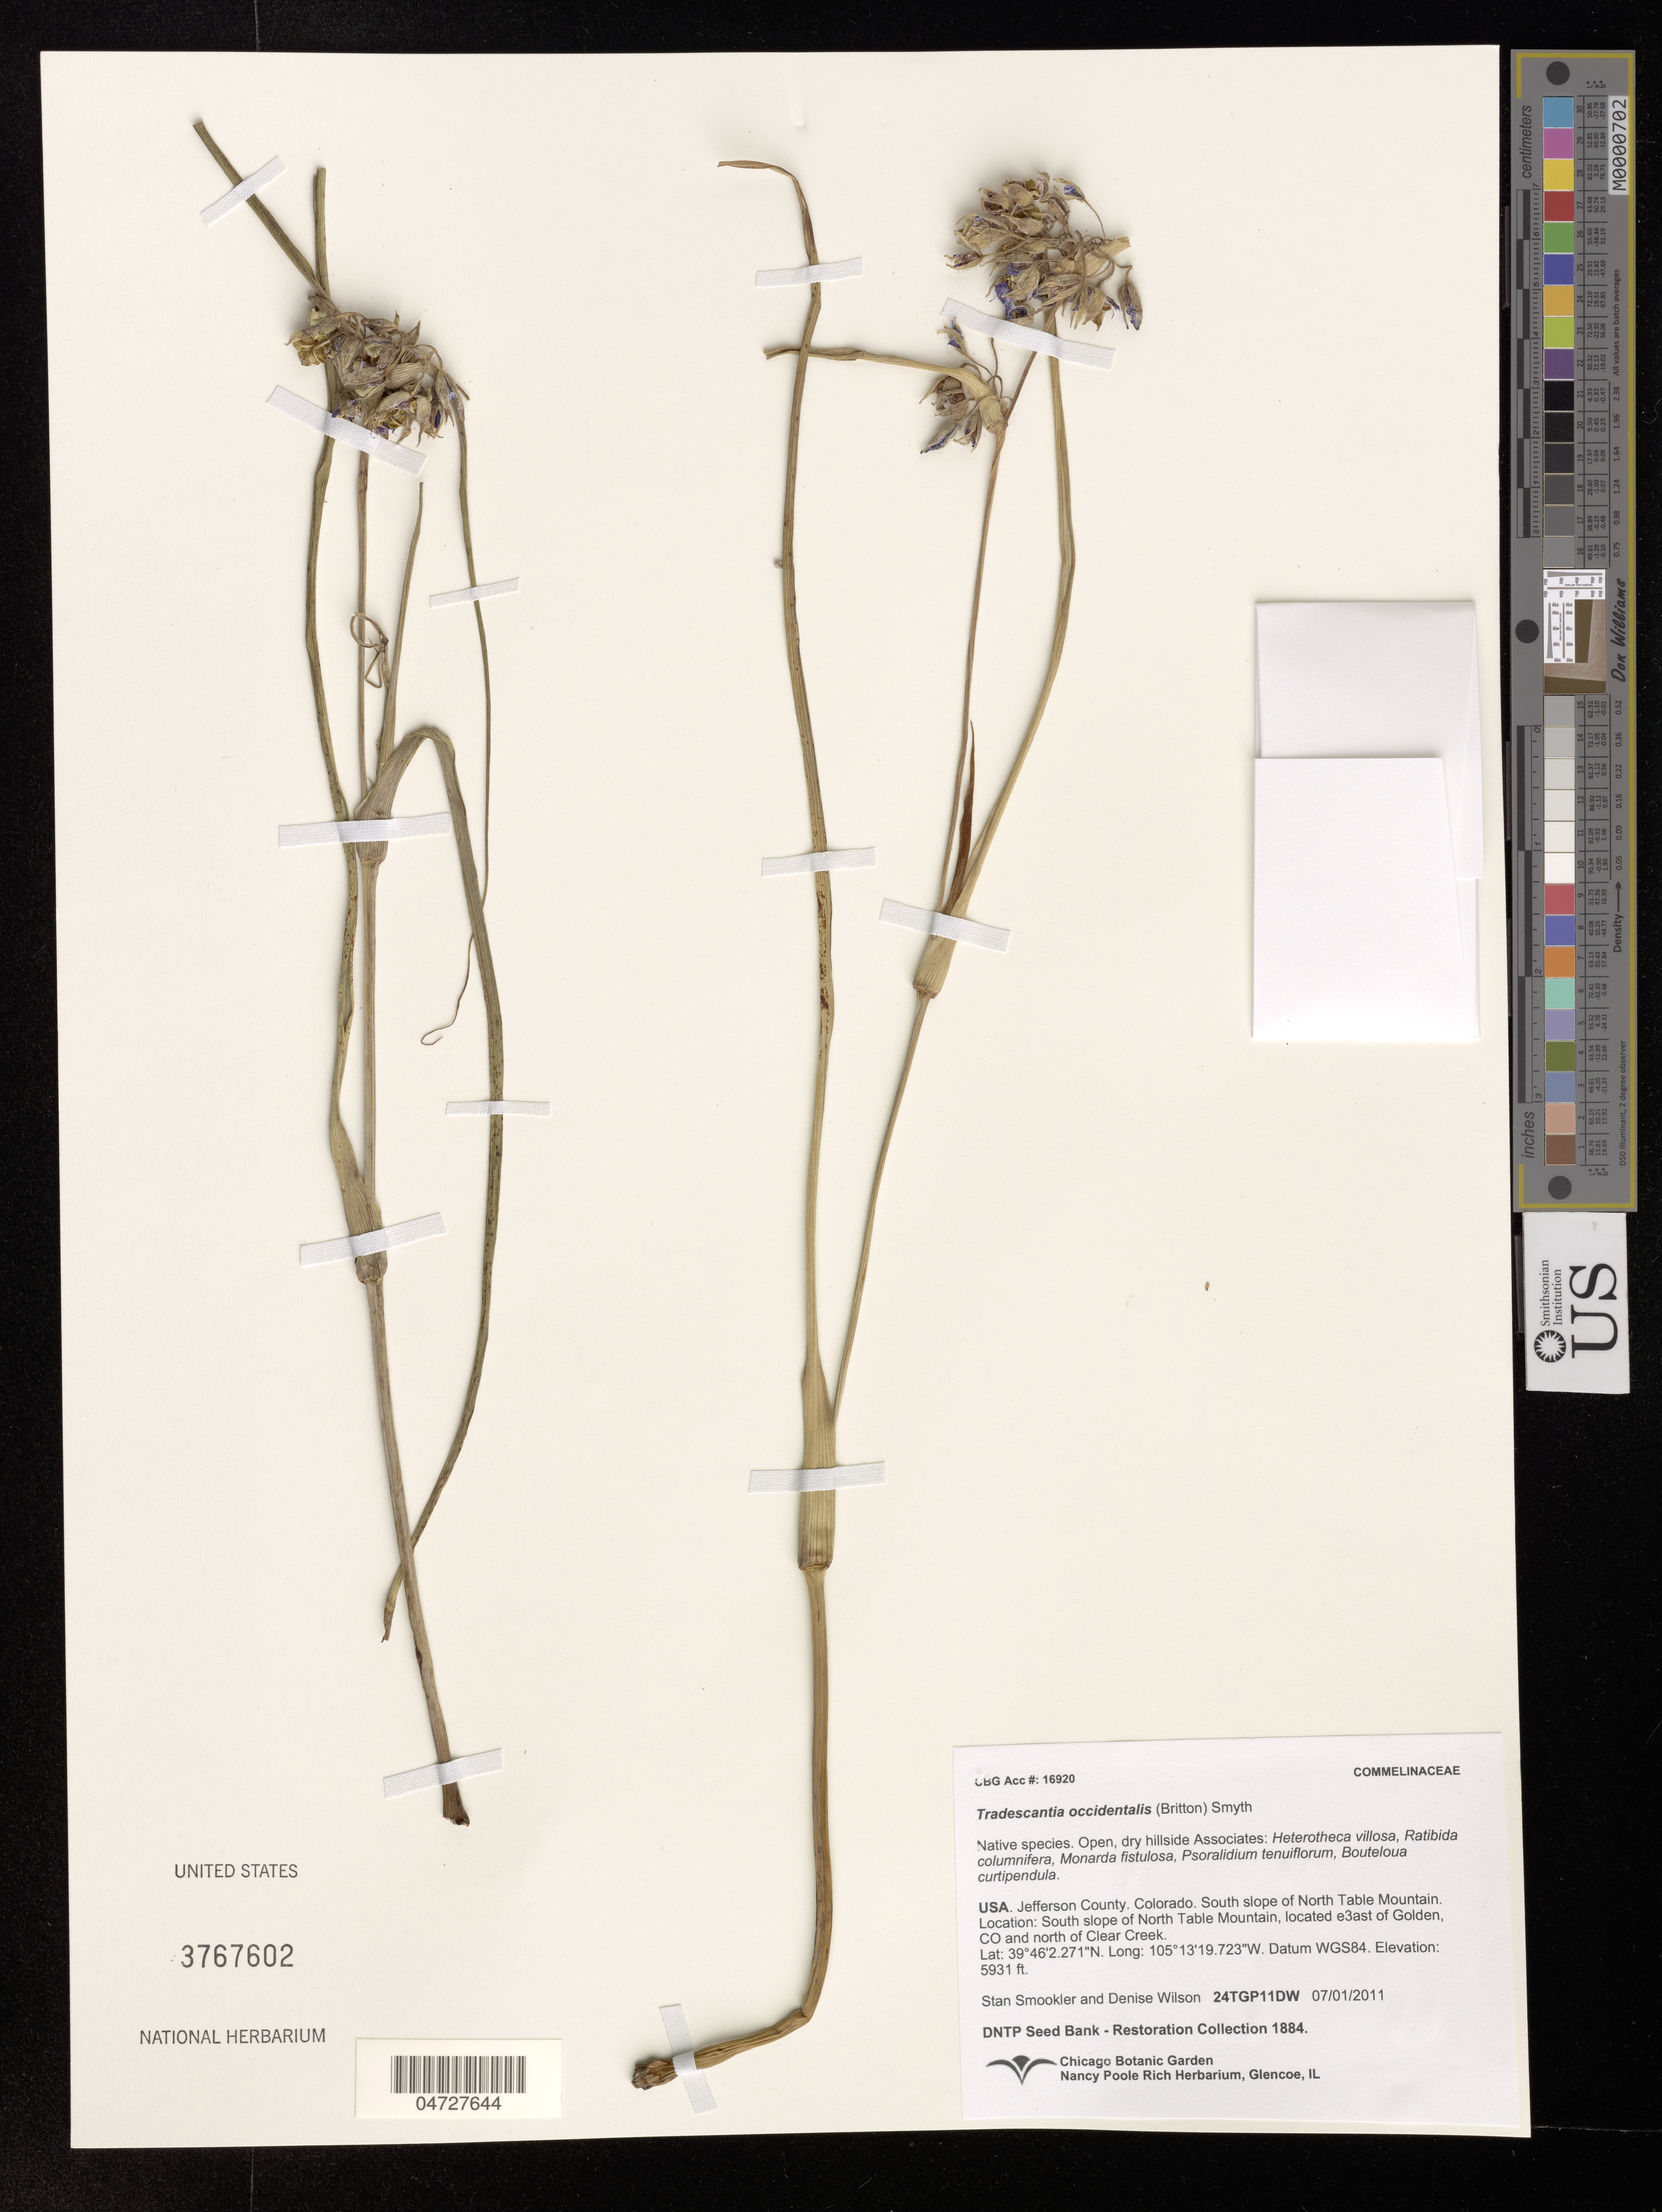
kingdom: Plantae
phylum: Tracheophyta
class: Liliopsida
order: Commelinales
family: Commelinaceae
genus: Tradescantia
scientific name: Tradescantia occidentalis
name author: (Britton) Smyth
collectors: S. Smookler & D. Wilson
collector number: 24TGP11DW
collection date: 2011-01-07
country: United States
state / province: Colorado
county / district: Jefferson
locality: Jefferson County. South slope of North Table Mountain, located e3ast of Golden, CO and north of Clear Creek.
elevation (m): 1808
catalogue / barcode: US 3767602